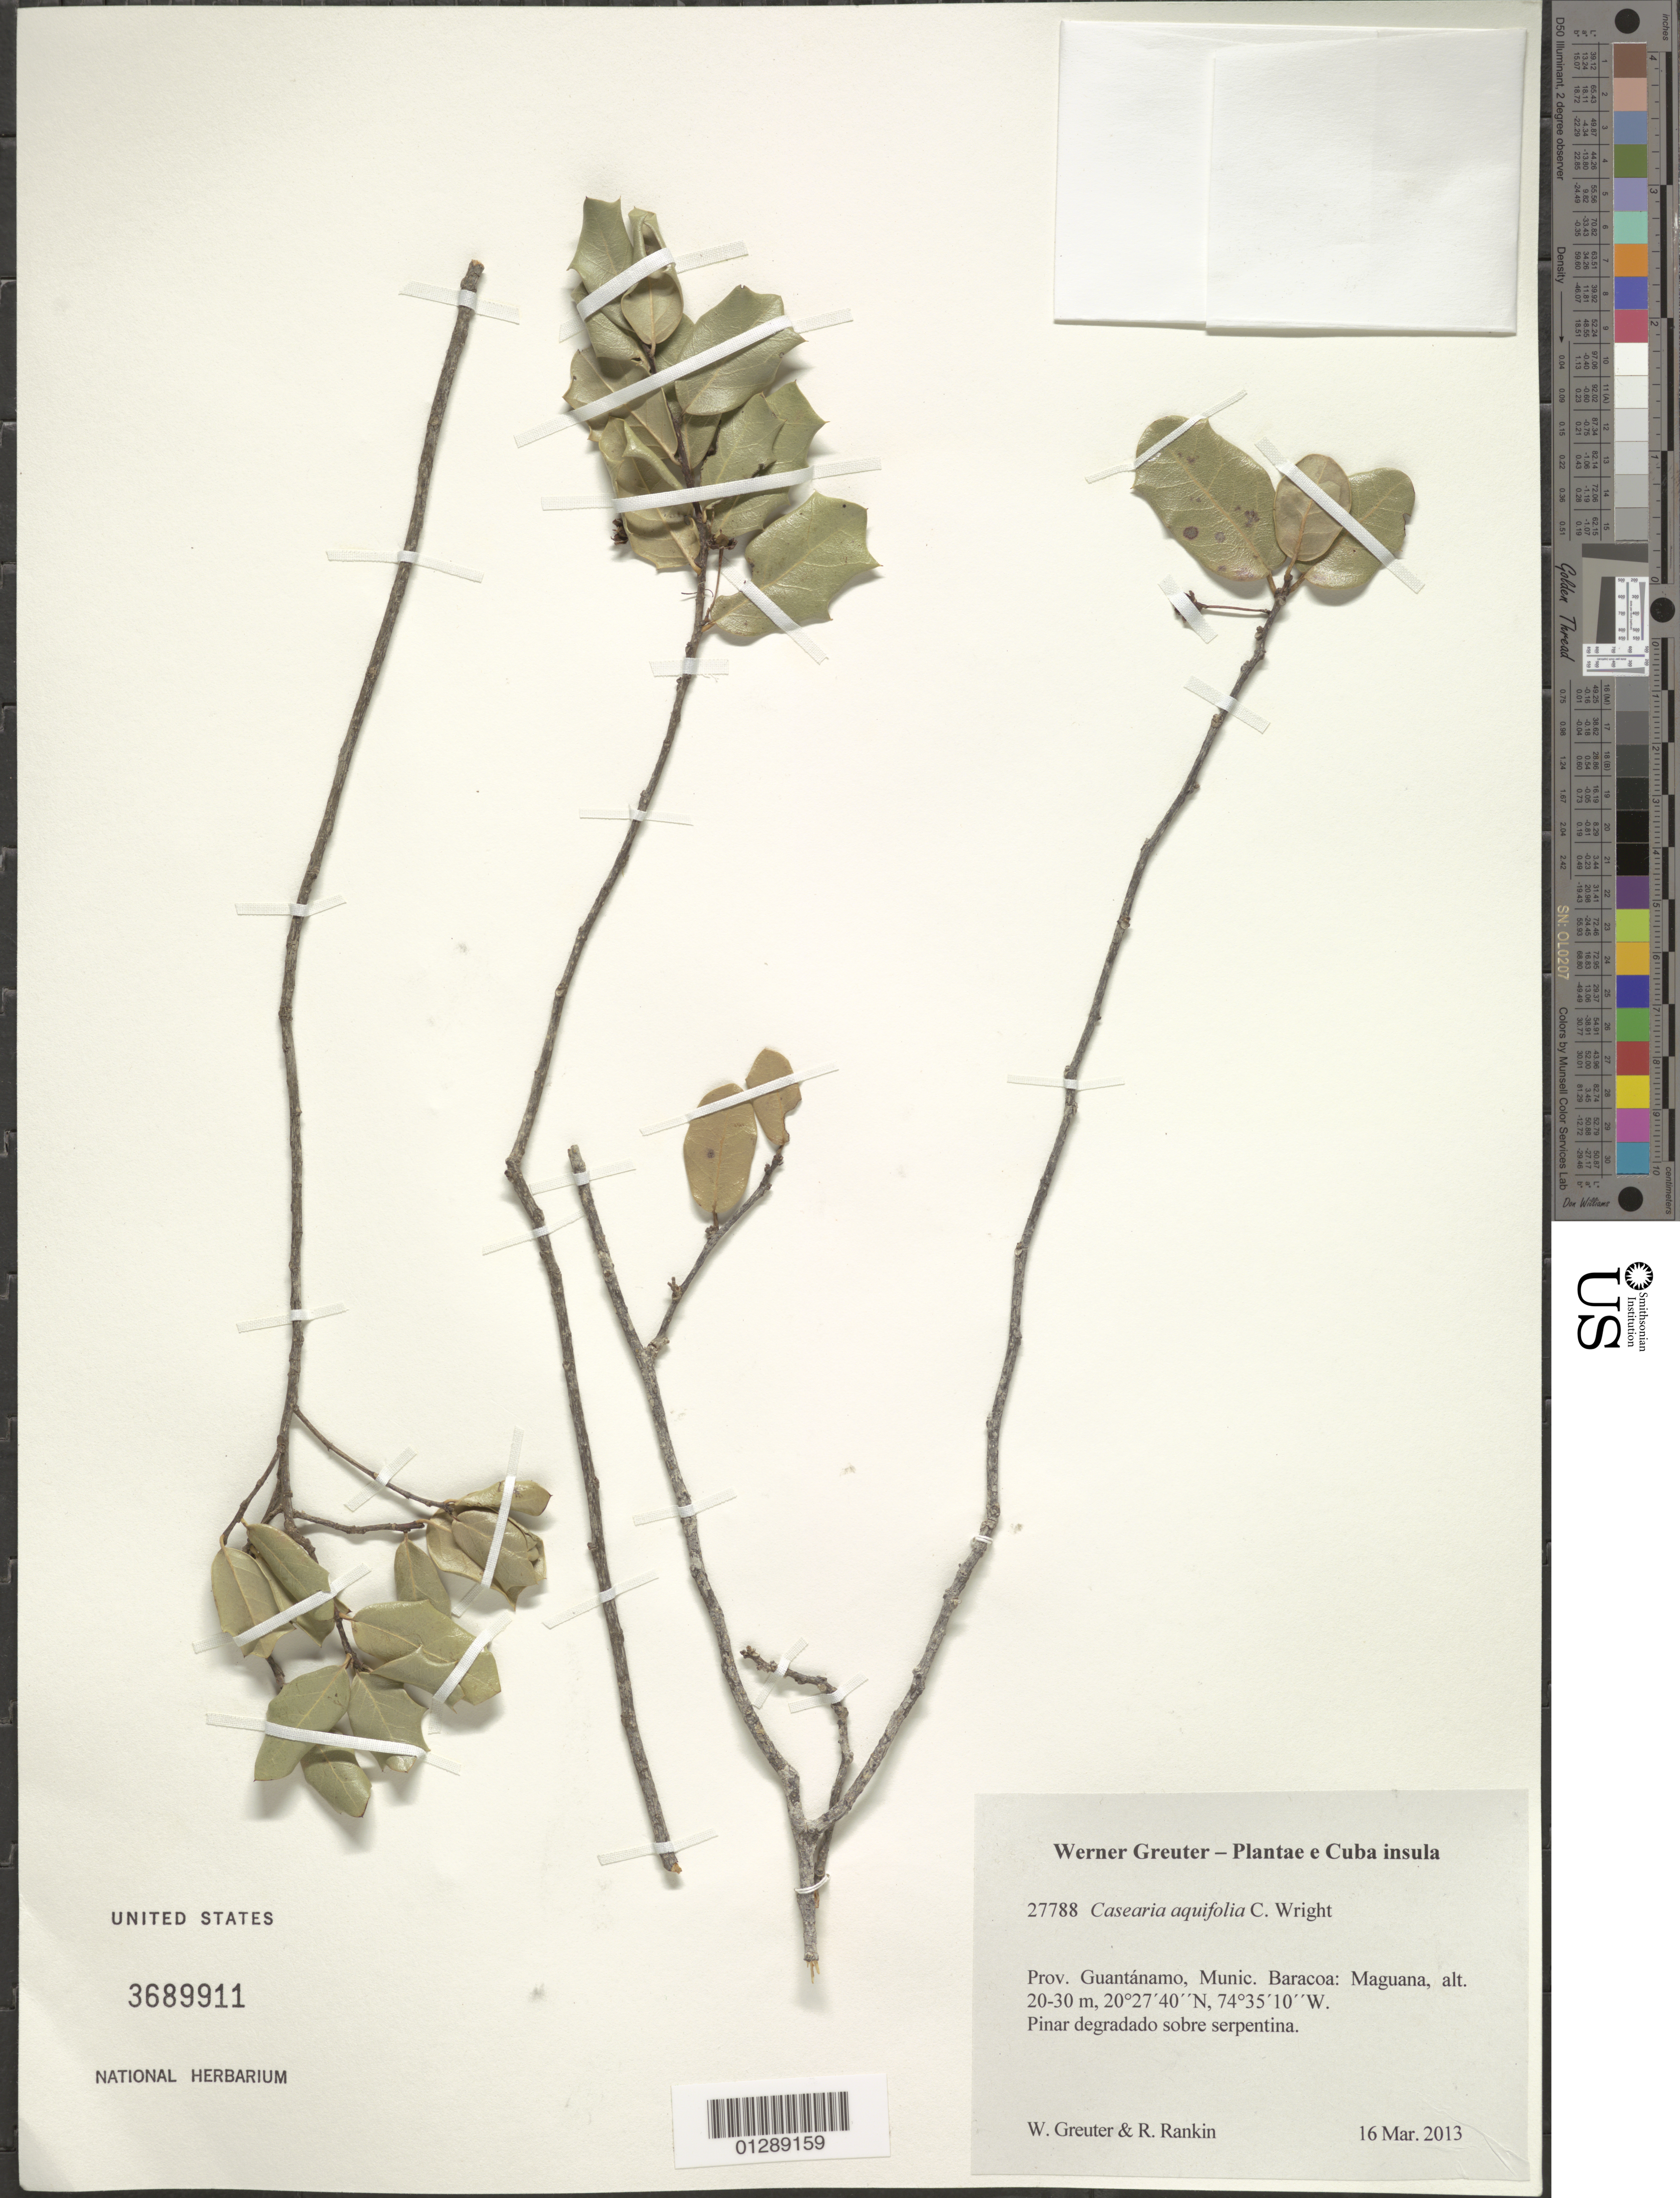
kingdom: Plantae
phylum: Tracheophyta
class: Magnoliopsida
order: Malpighiales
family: Salicaceae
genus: Casearia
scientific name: Casearia aquifolia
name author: C. Wright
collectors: W. R. Greuter & R. Rankin Rodriguez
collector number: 27788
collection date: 2013-03-16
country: Cuba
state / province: Guantanamo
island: Cuba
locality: Munic. Baracoa: Maguana.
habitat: Pinar degradado sobre serpentina.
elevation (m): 20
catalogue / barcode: US 3689911